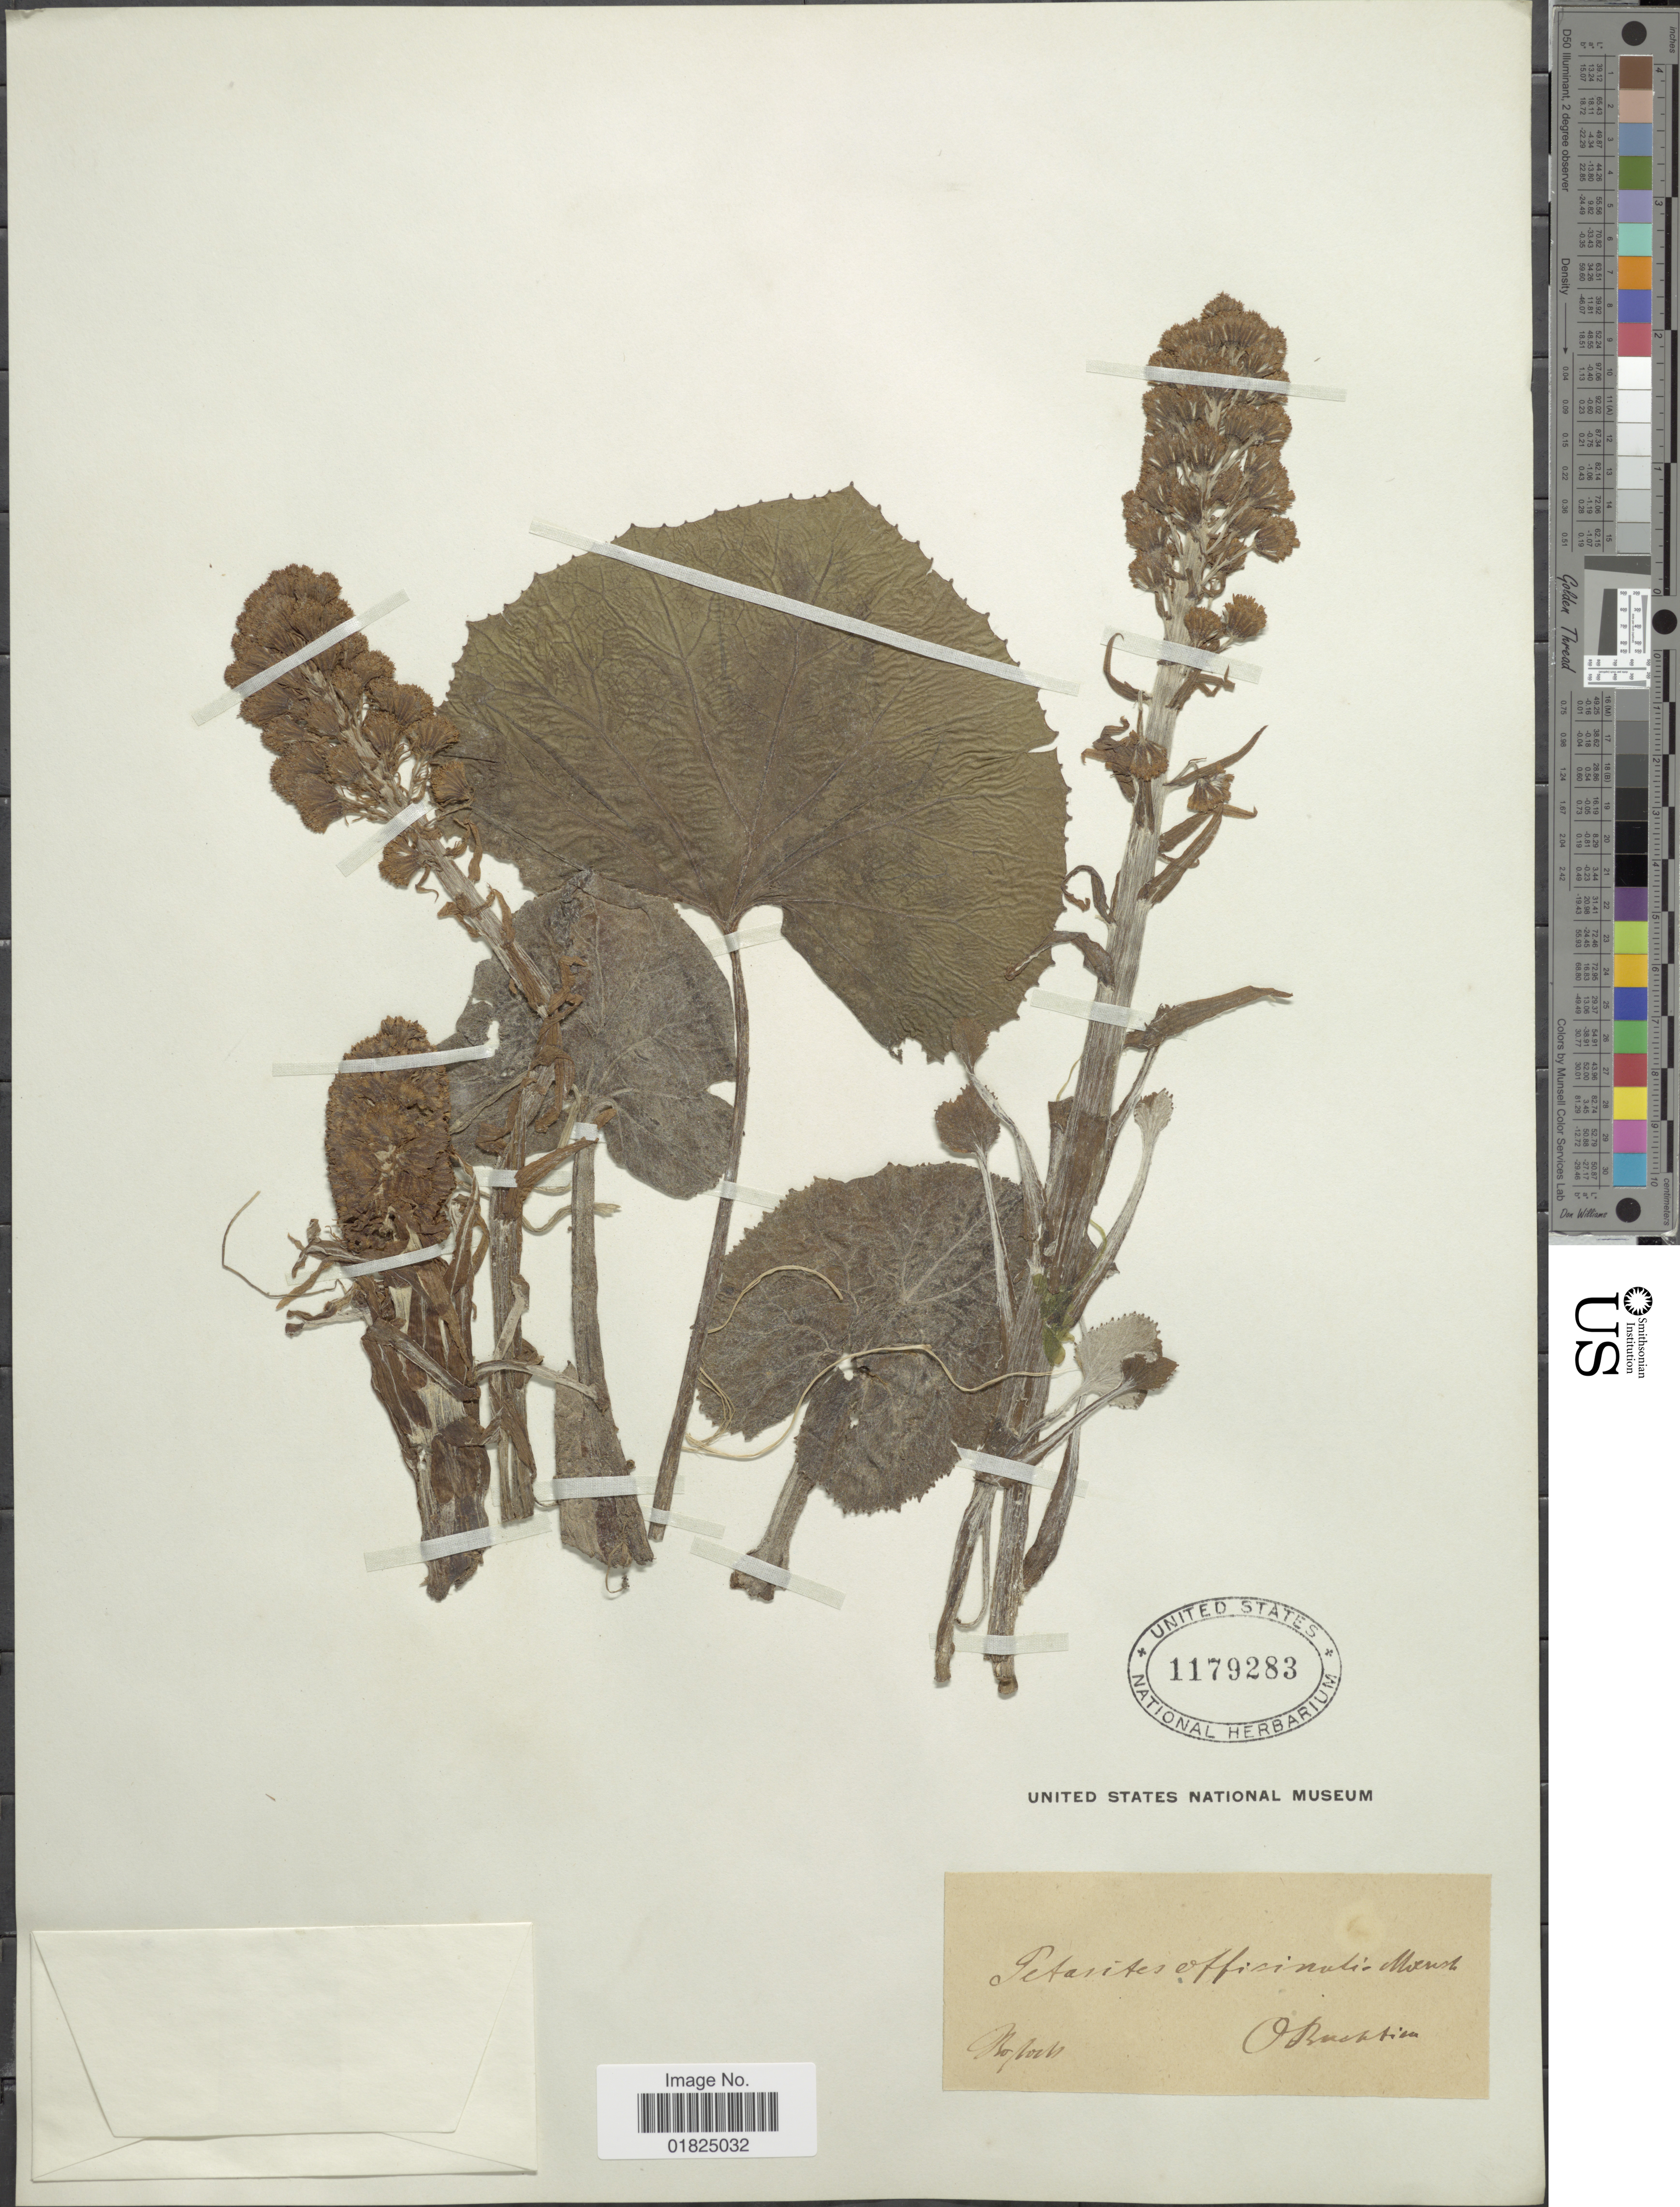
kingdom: Plantae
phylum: Tracheophyta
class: Magnoliopsida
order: Asterales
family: Asteraceae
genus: Petasites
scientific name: Petasites officinalis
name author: L.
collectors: O. Buchtien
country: Germany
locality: Rostock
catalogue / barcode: US 1179283